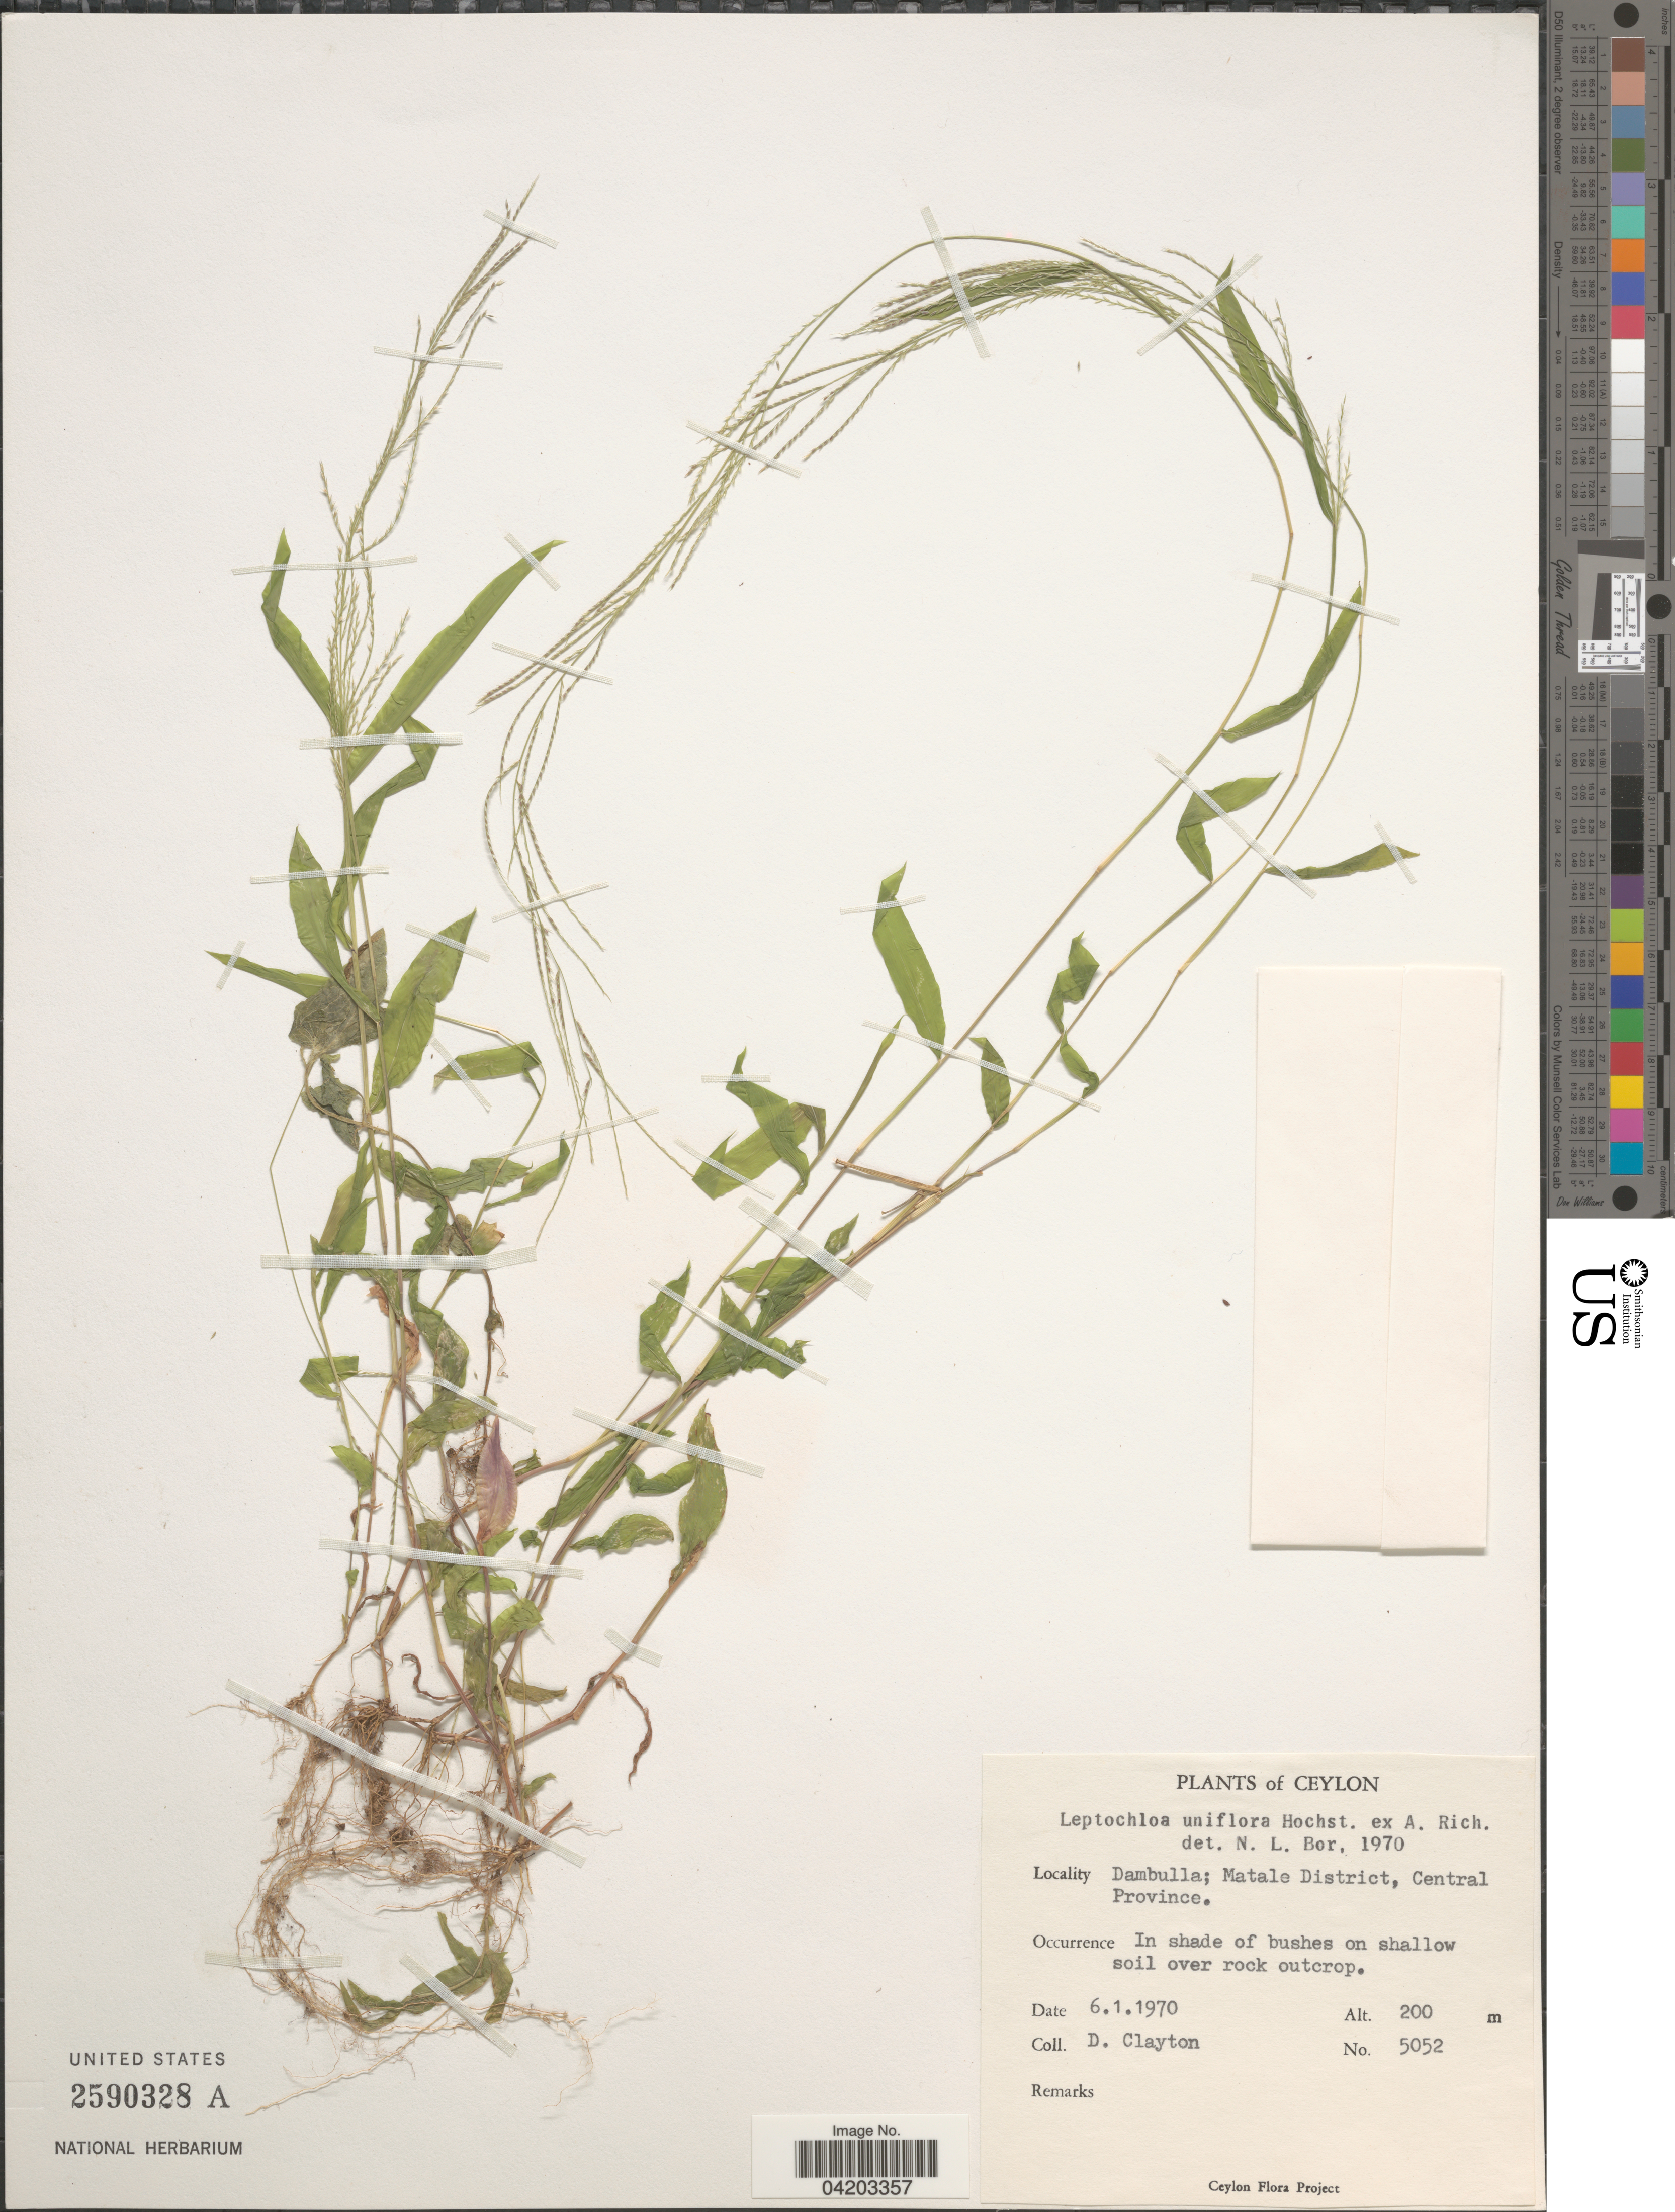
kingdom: Plantae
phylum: Tracheophyta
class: Liliopsida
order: Poales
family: Poaceae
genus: Trigonochloa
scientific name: Trigonochloa uniflora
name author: (Hochst. ex A. Rich.) P.M. Peterson & N. Snow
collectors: D. Clayton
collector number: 5052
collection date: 1970-01-06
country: Sri Lanka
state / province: Central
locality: Ceylon. Dambulla; Matale District, Central Province.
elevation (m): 200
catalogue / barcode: US 2590328A